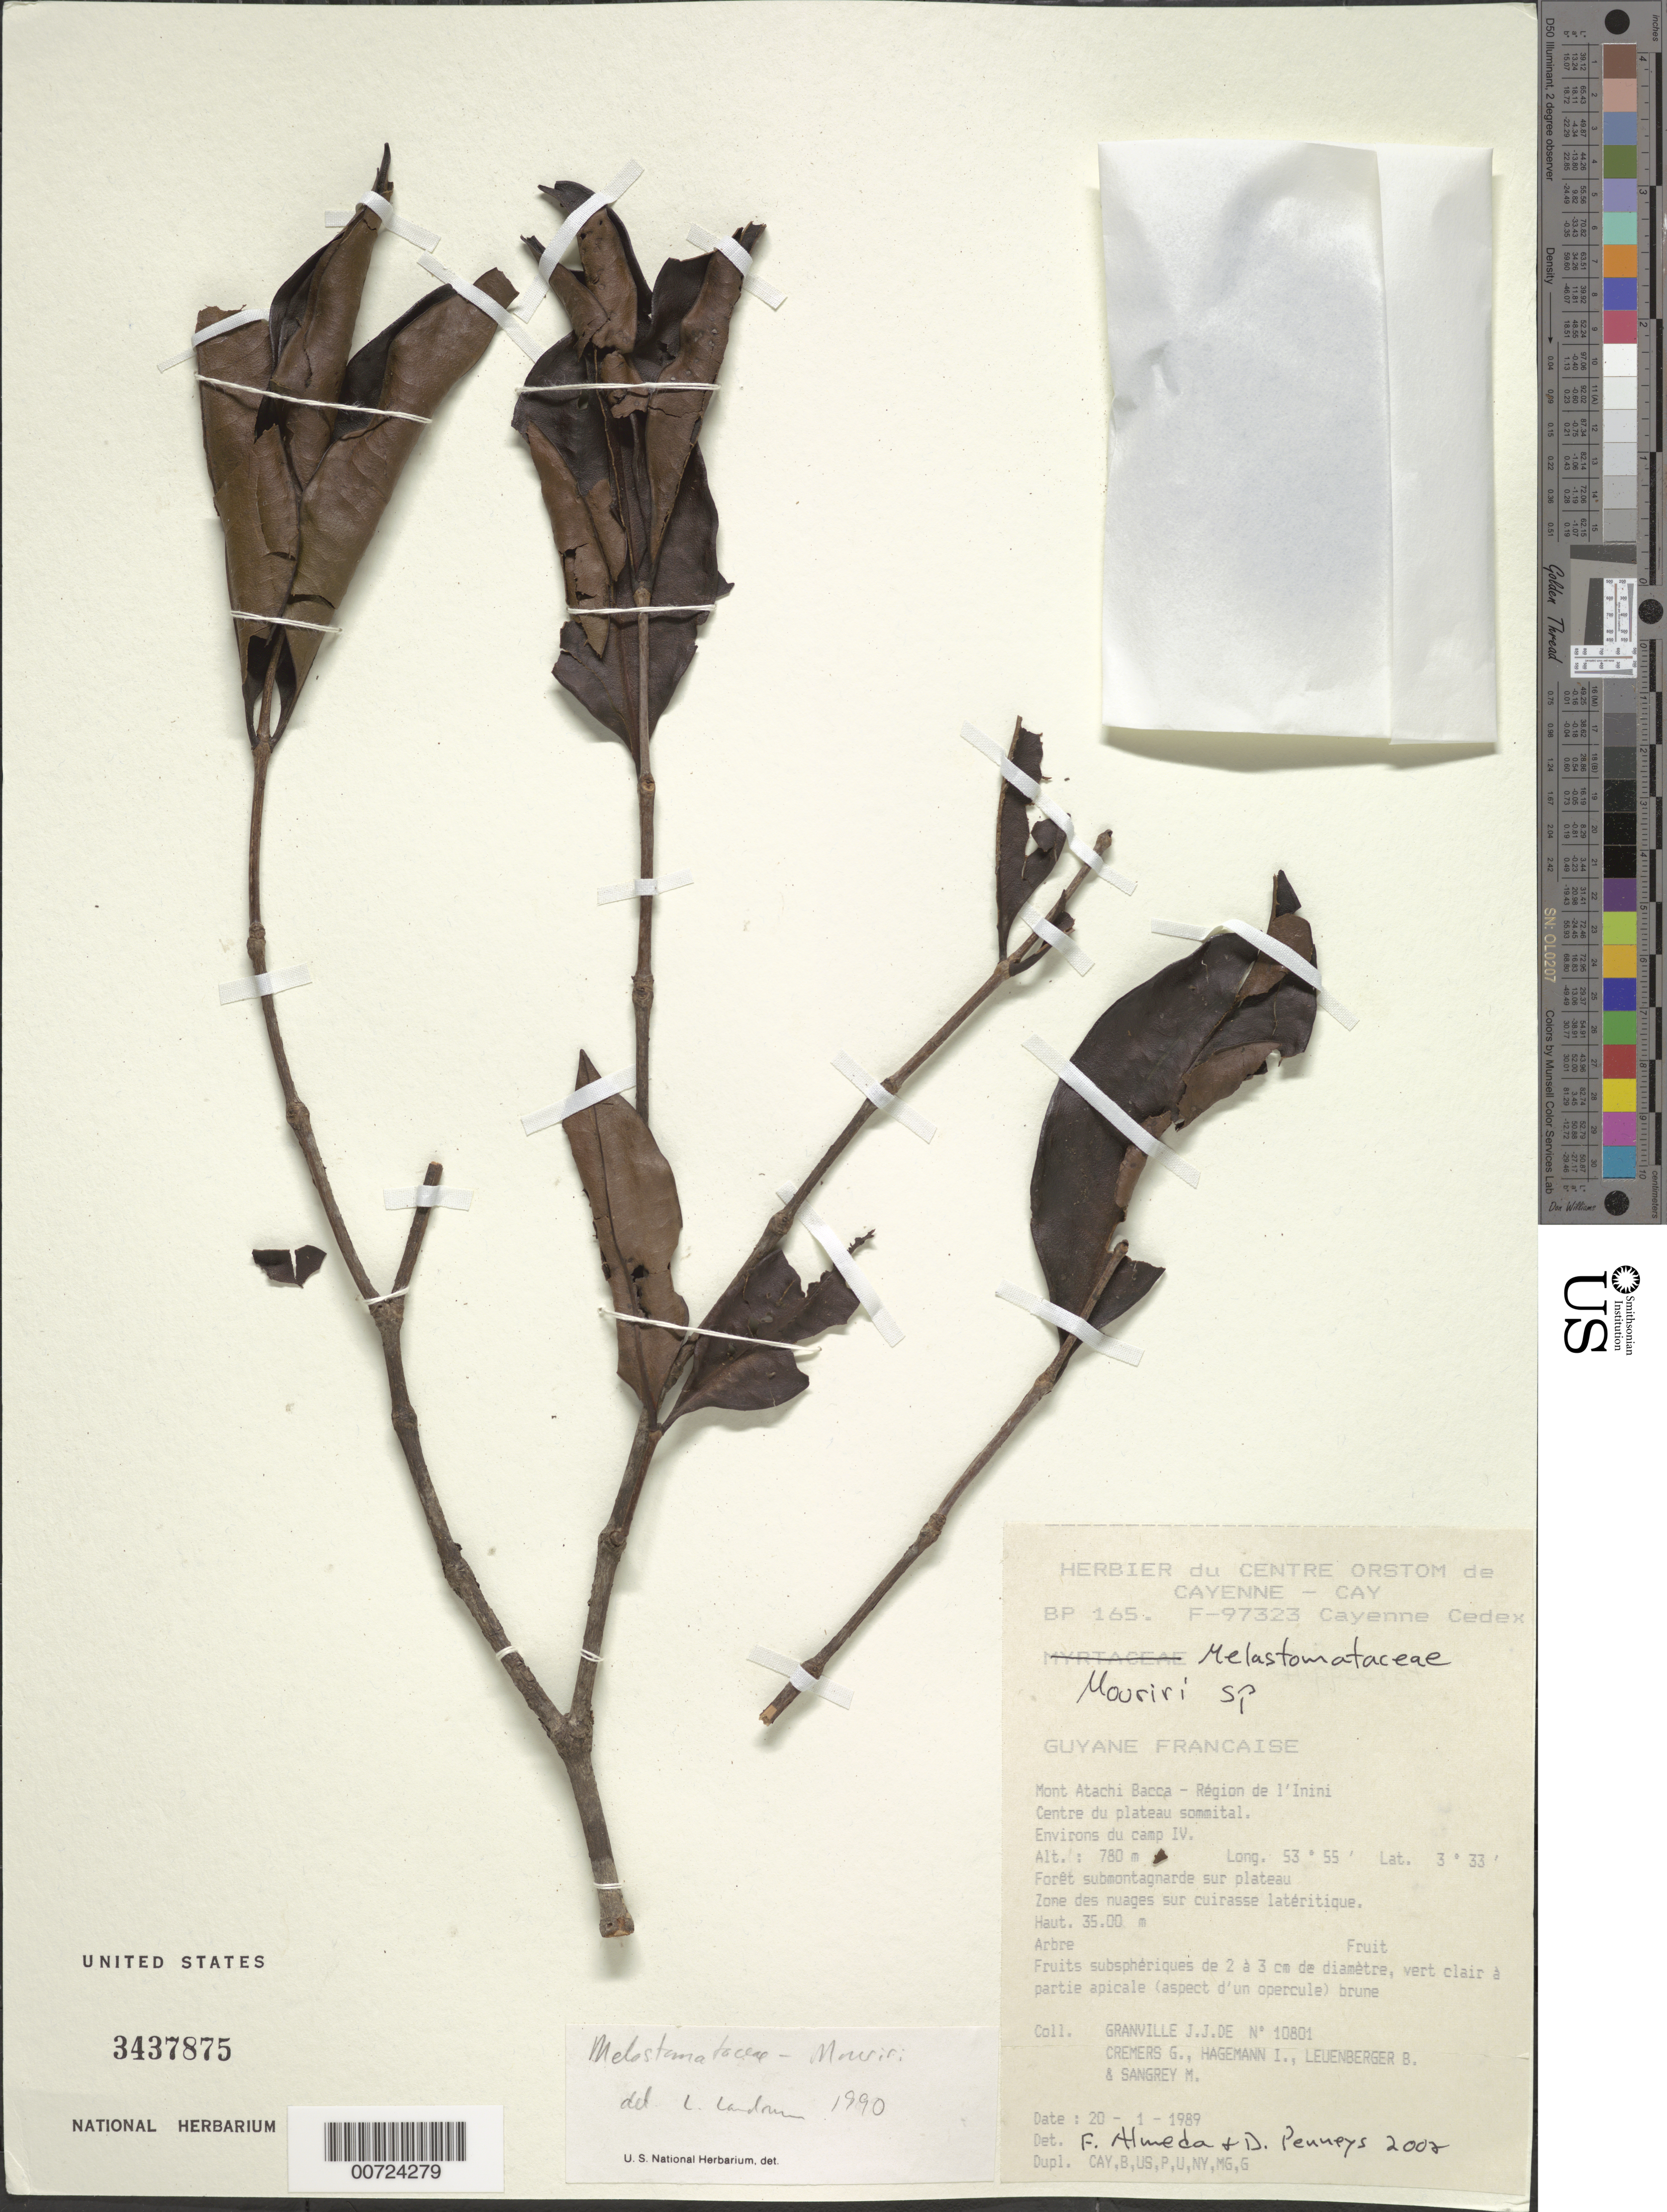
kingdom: Plantae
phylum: Tracheophyta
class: Magnoliopsida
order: Myrtales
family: Melastomataceae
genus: Mouriri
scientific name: Mouriri sp.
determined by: Almeda, F.; Penneys, D. S.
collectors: J.-J. de Granville, G. Cremers, J. Hagemann, B. E. Leuenberger & M. S. Sangrey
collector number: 10801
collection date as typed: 20-Jan-89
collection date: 1989-01-20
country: French Guiana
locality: Mont Atachi Bacca, région de l'Inini. Centre du plateau sommital. Environs du camp IV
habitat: Submontane forest on plateau, cloud zone on laterite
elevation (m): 780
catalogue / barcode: US 3437875